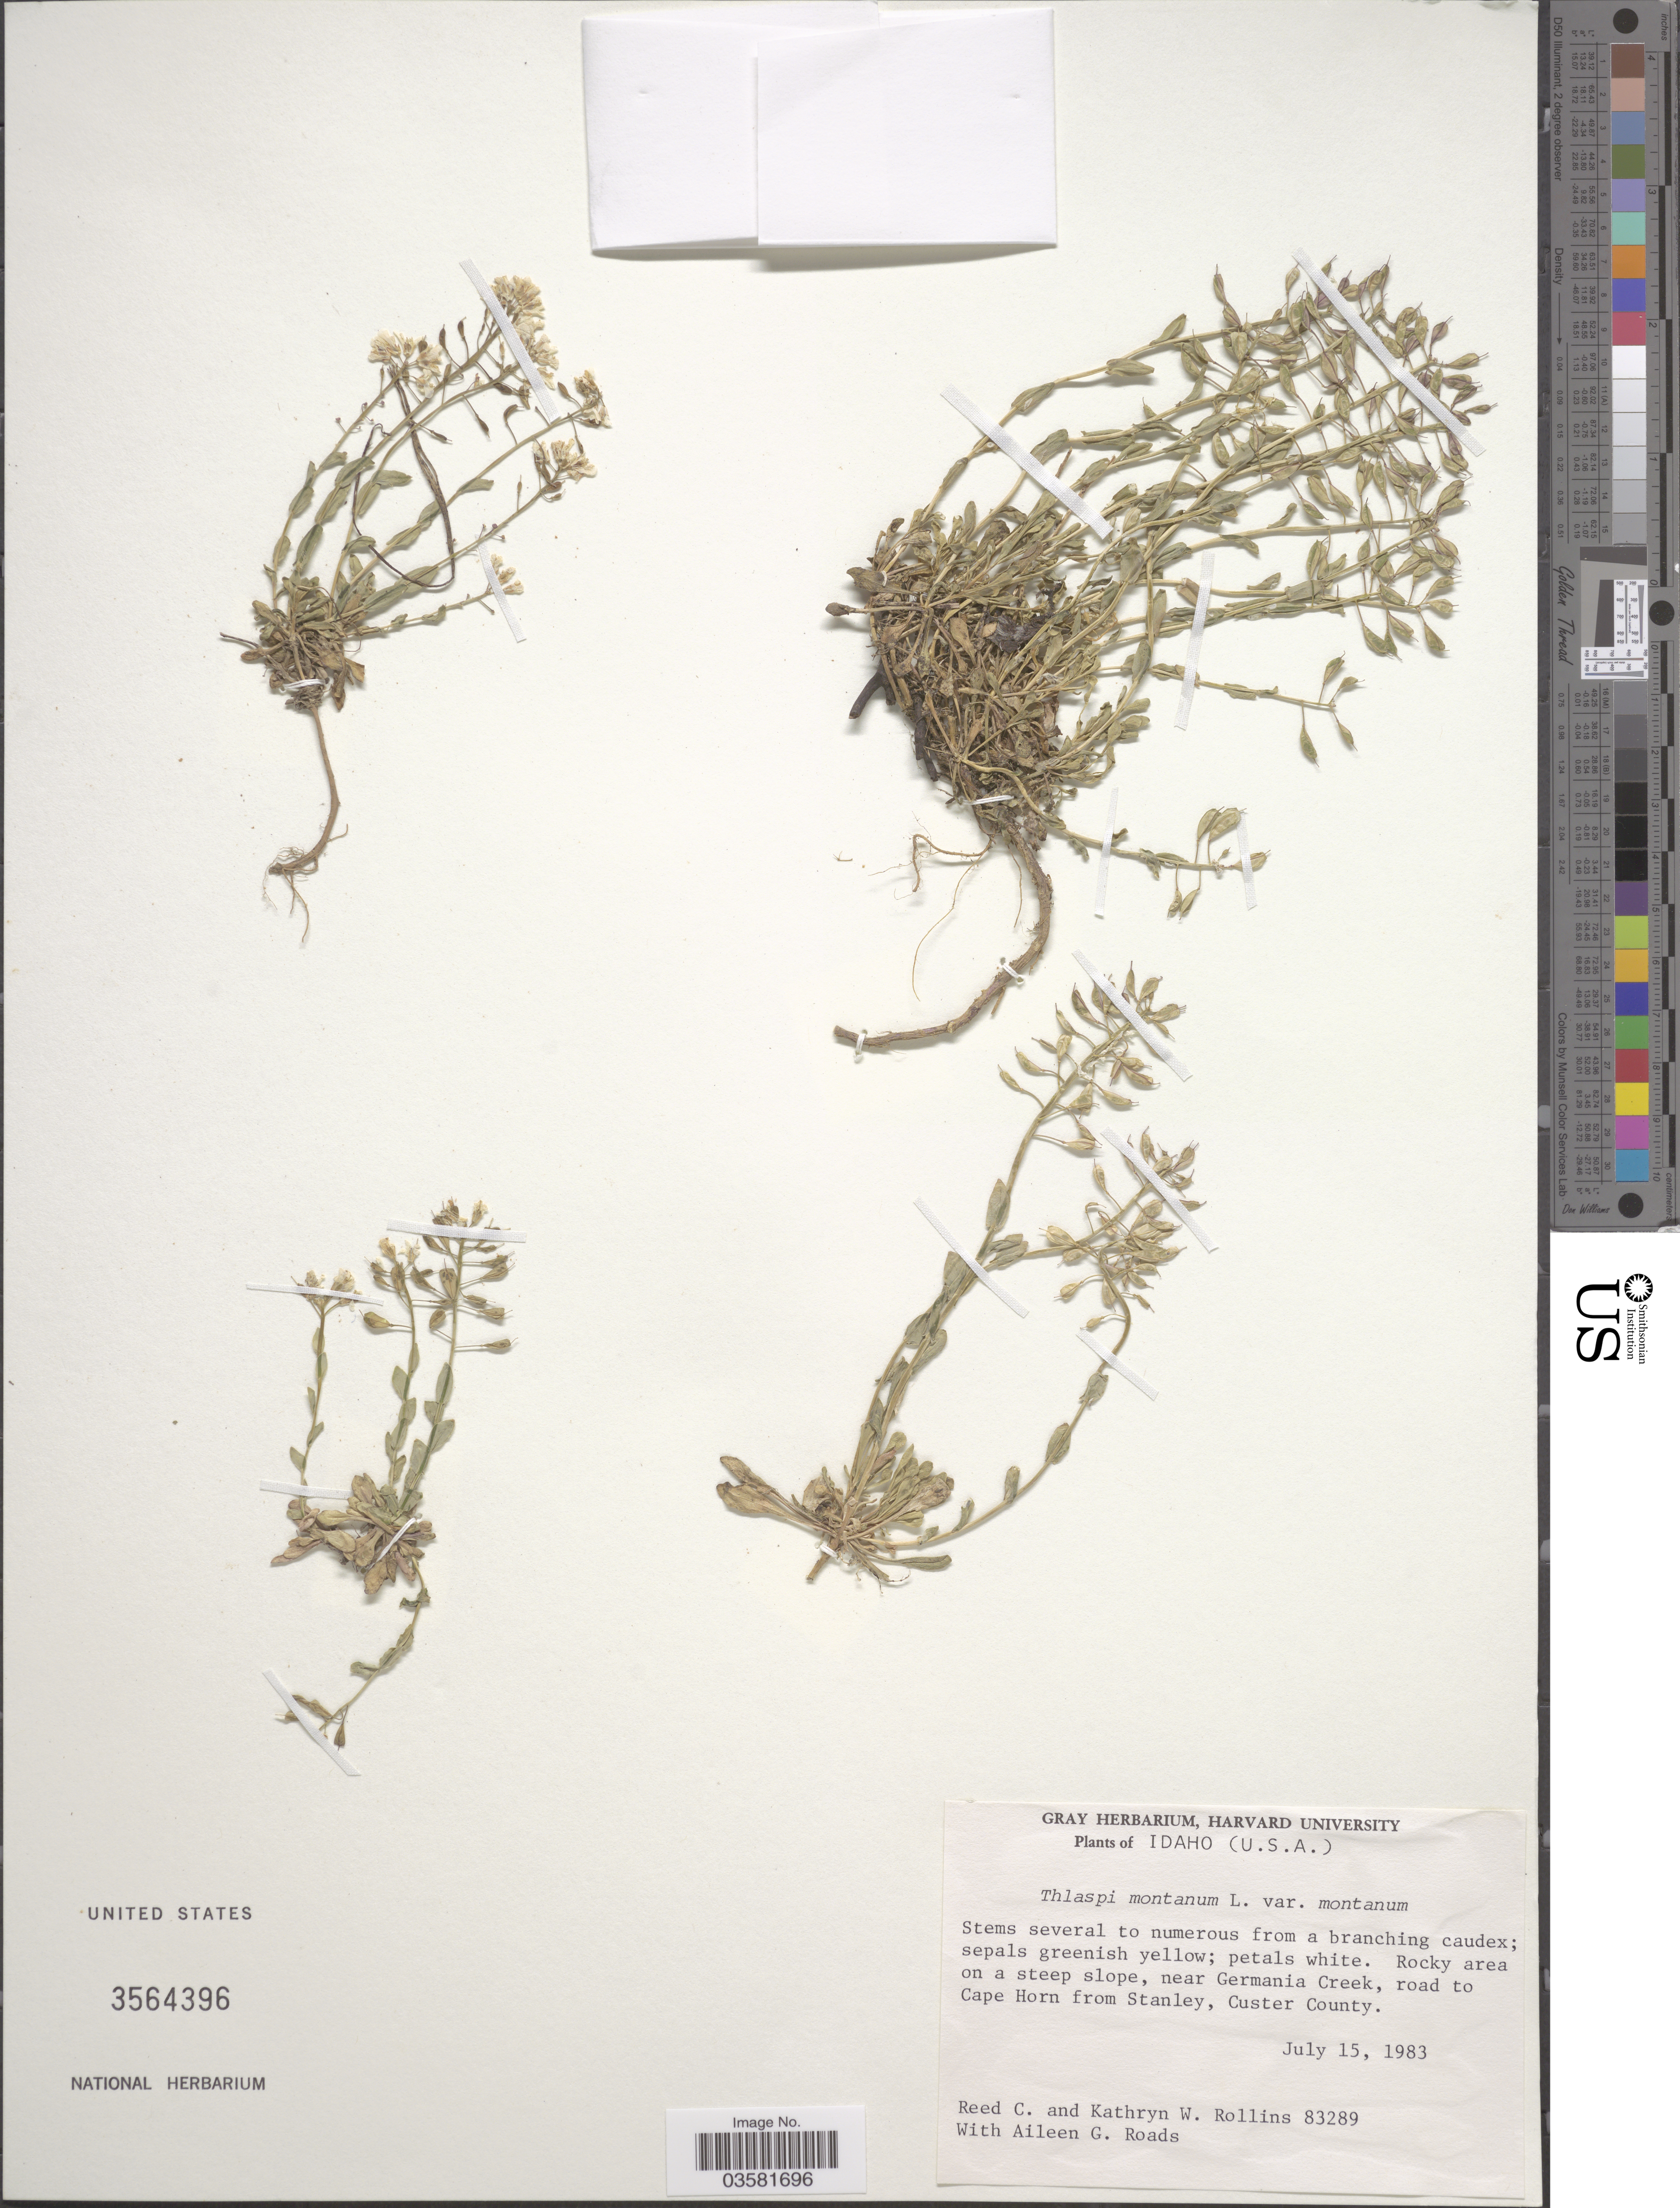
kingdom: Plantae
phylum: Tracheophyta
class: Magnoliopsida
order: Brassicales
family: Brassicaceae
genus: Thlaspi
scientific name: Thlaspi montanum var. montanum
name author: L.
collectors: R. C. Rollins, K. W. Rollins & A. Roads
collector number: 83289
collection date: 1983-07-15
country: United States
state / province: Idaho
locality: Near Germania Creek, road to Cape Horn from Stanley, Custer County.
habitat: rocky area on a steep slope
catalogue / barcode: US 3564396